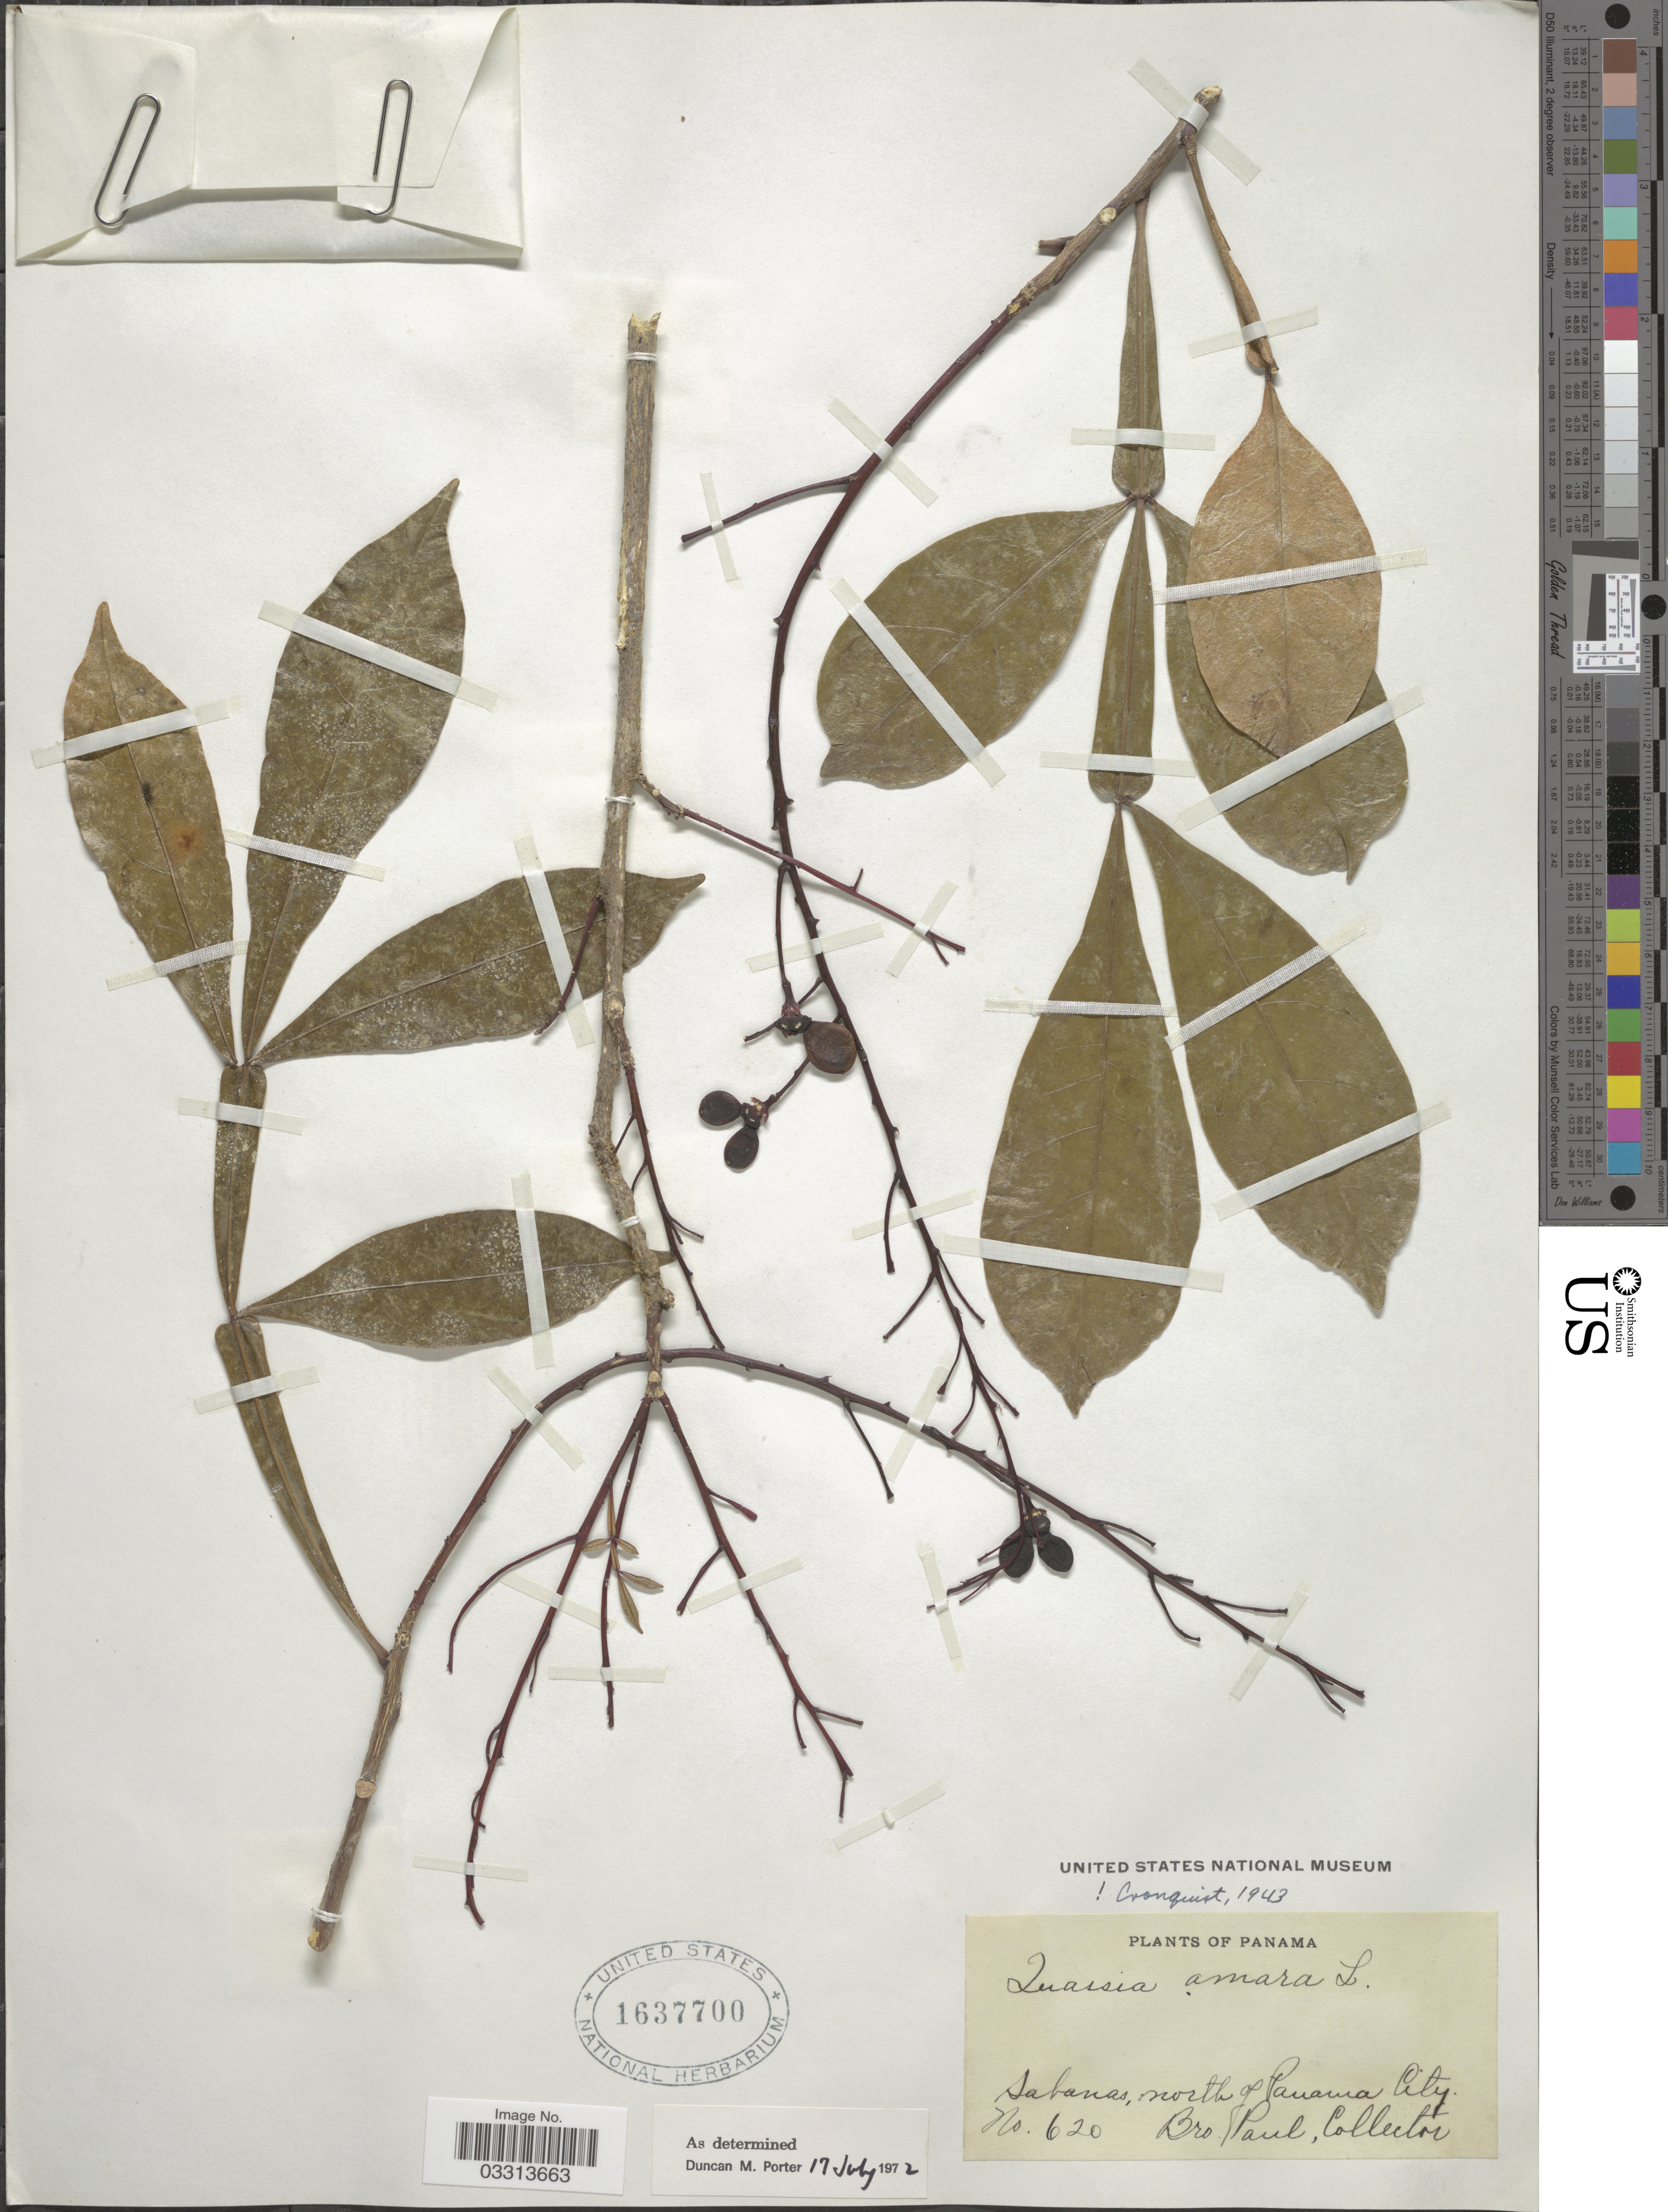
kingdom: Plantae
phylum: Tracheophyta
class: Magnoliopsida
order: Sapindales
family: Simaroubaceae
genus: Quassia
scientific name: Quassia amara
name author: L.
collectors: B. Paul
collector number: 620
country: Panama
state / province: Panamá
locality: Sabanas, north of Panama City.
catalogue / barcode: US 1637700